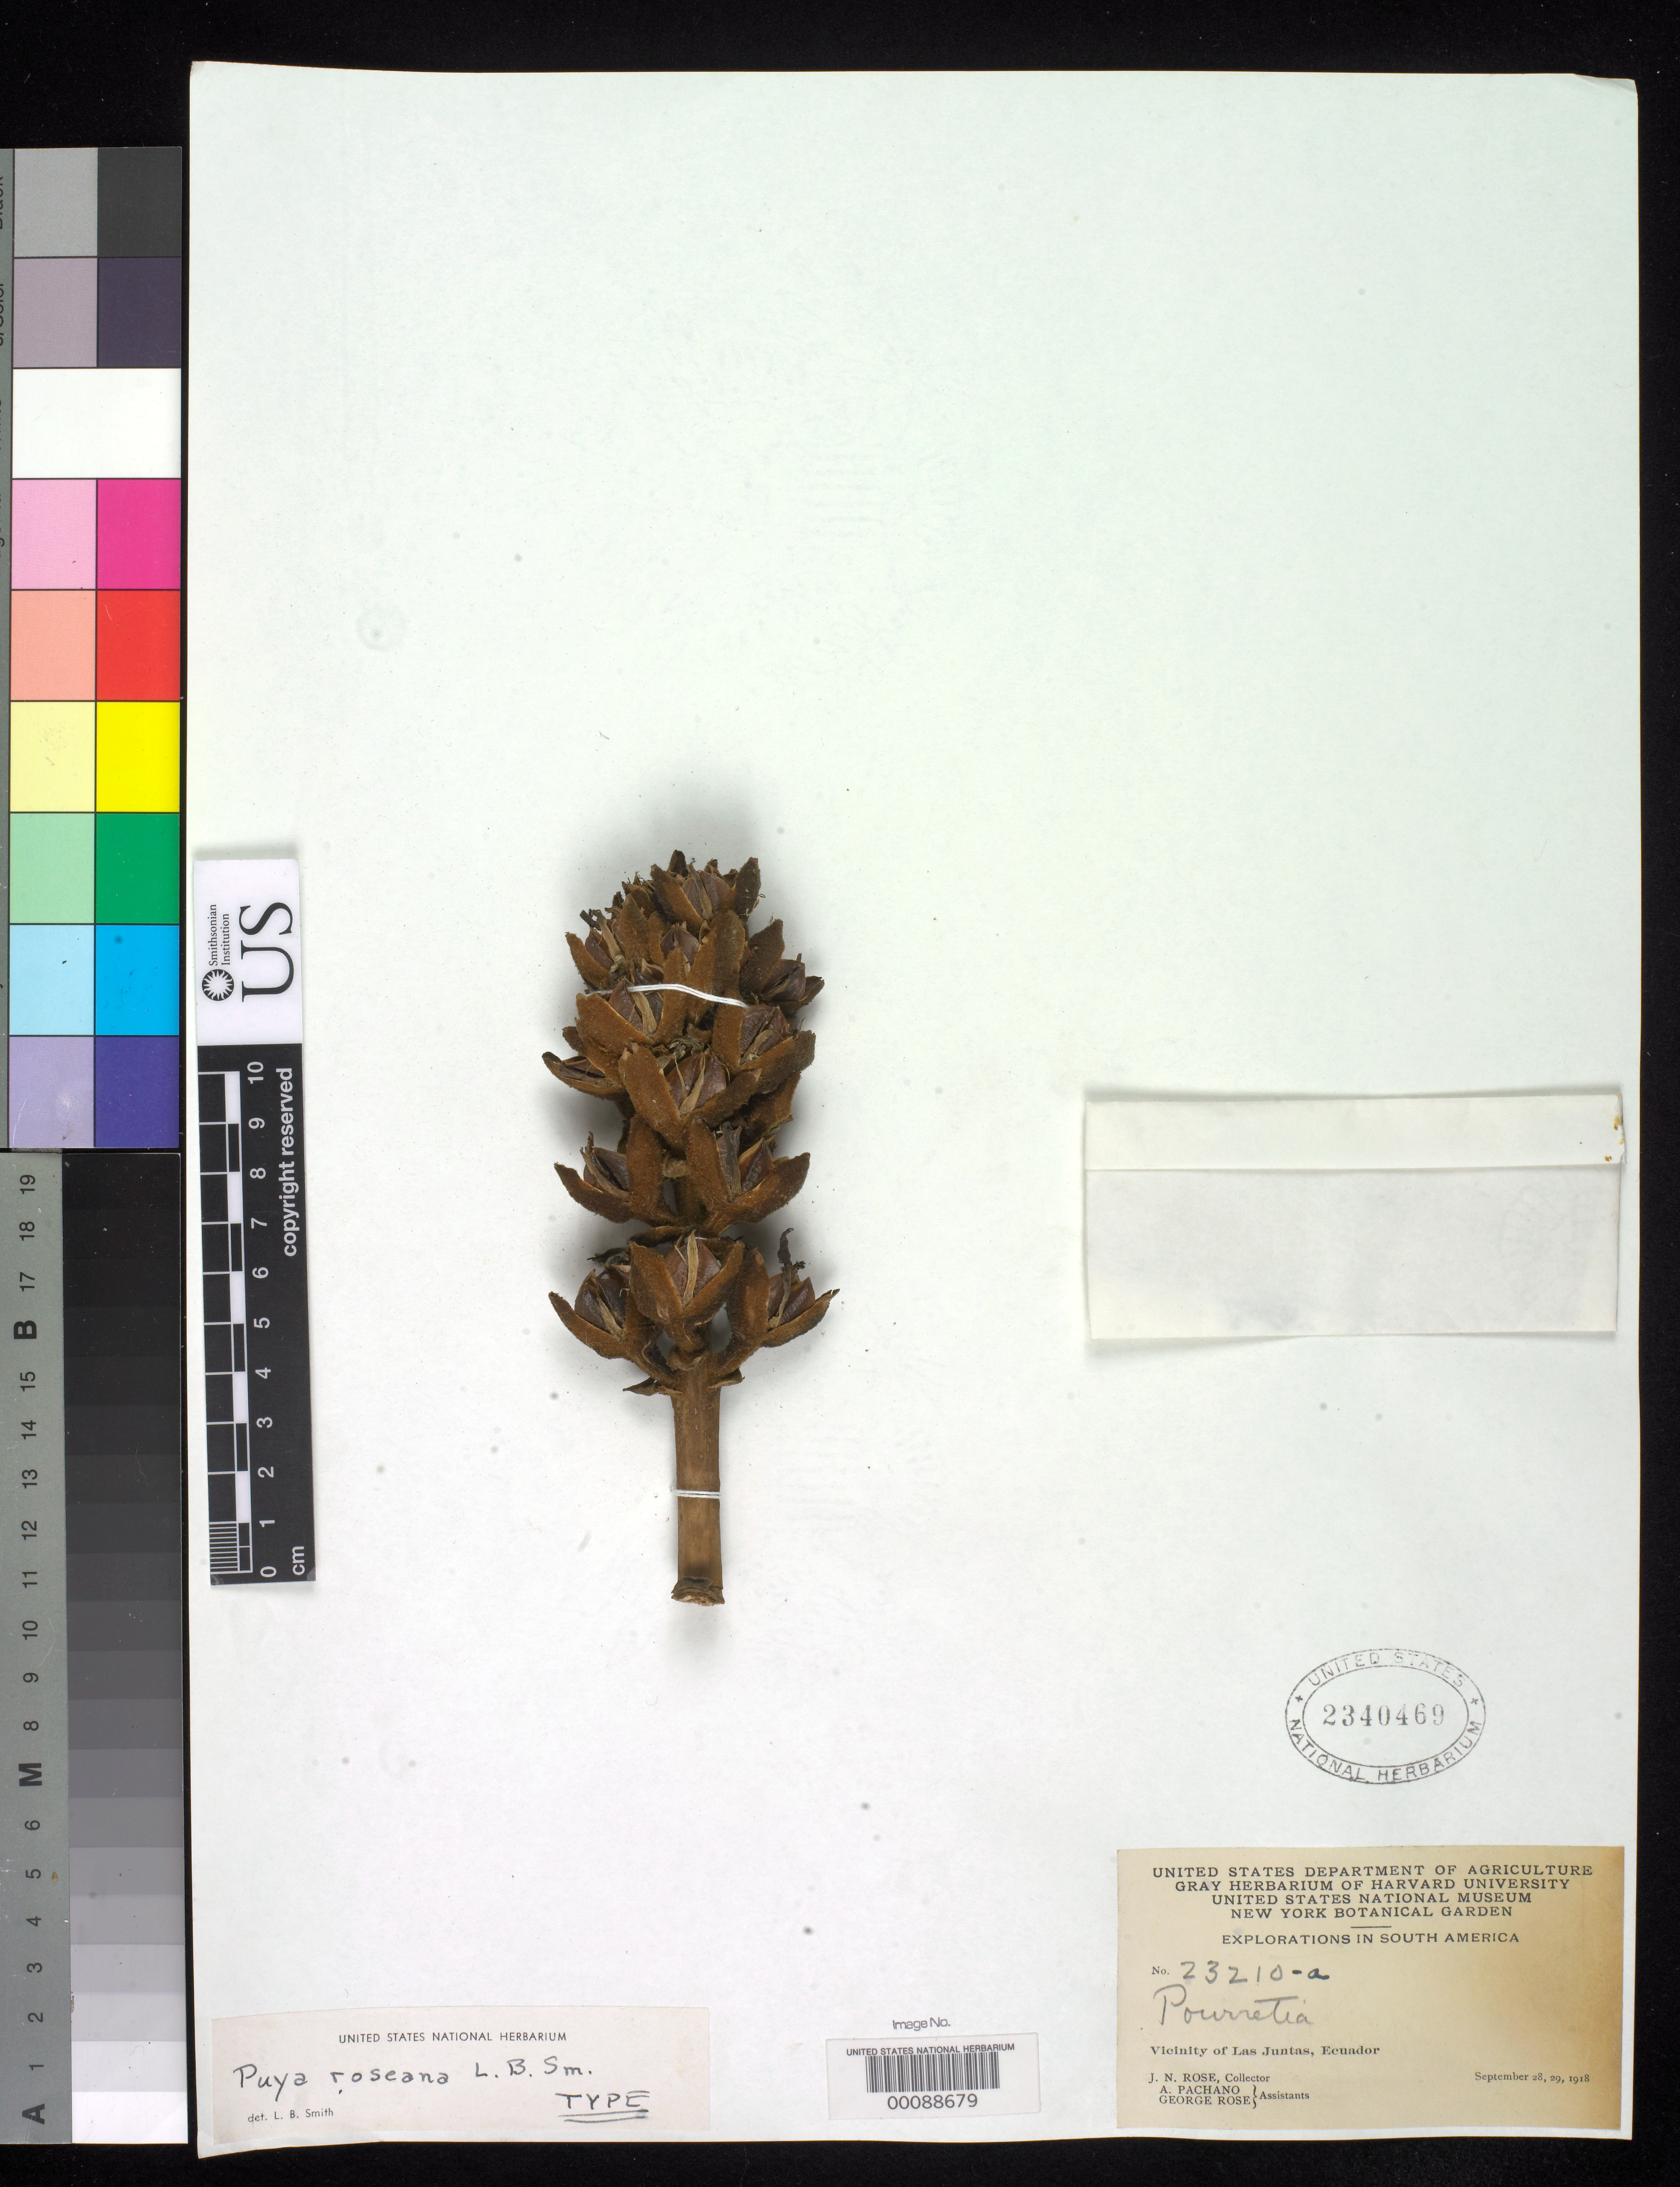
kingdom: Plantae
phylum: Tracheophyta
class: Liliopsida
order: Poales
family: Bromeliaceae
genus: Puya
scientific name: Puya roseana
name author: L.B. Sm.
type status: Holotype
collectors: J. N. Rose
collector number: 23210 a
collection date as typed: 28 Dec 1918 to 29 Dec 1918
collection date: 1918-12-28/1918-12-29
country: Ecuador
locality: Las Juntas.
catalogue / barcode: US 2340469